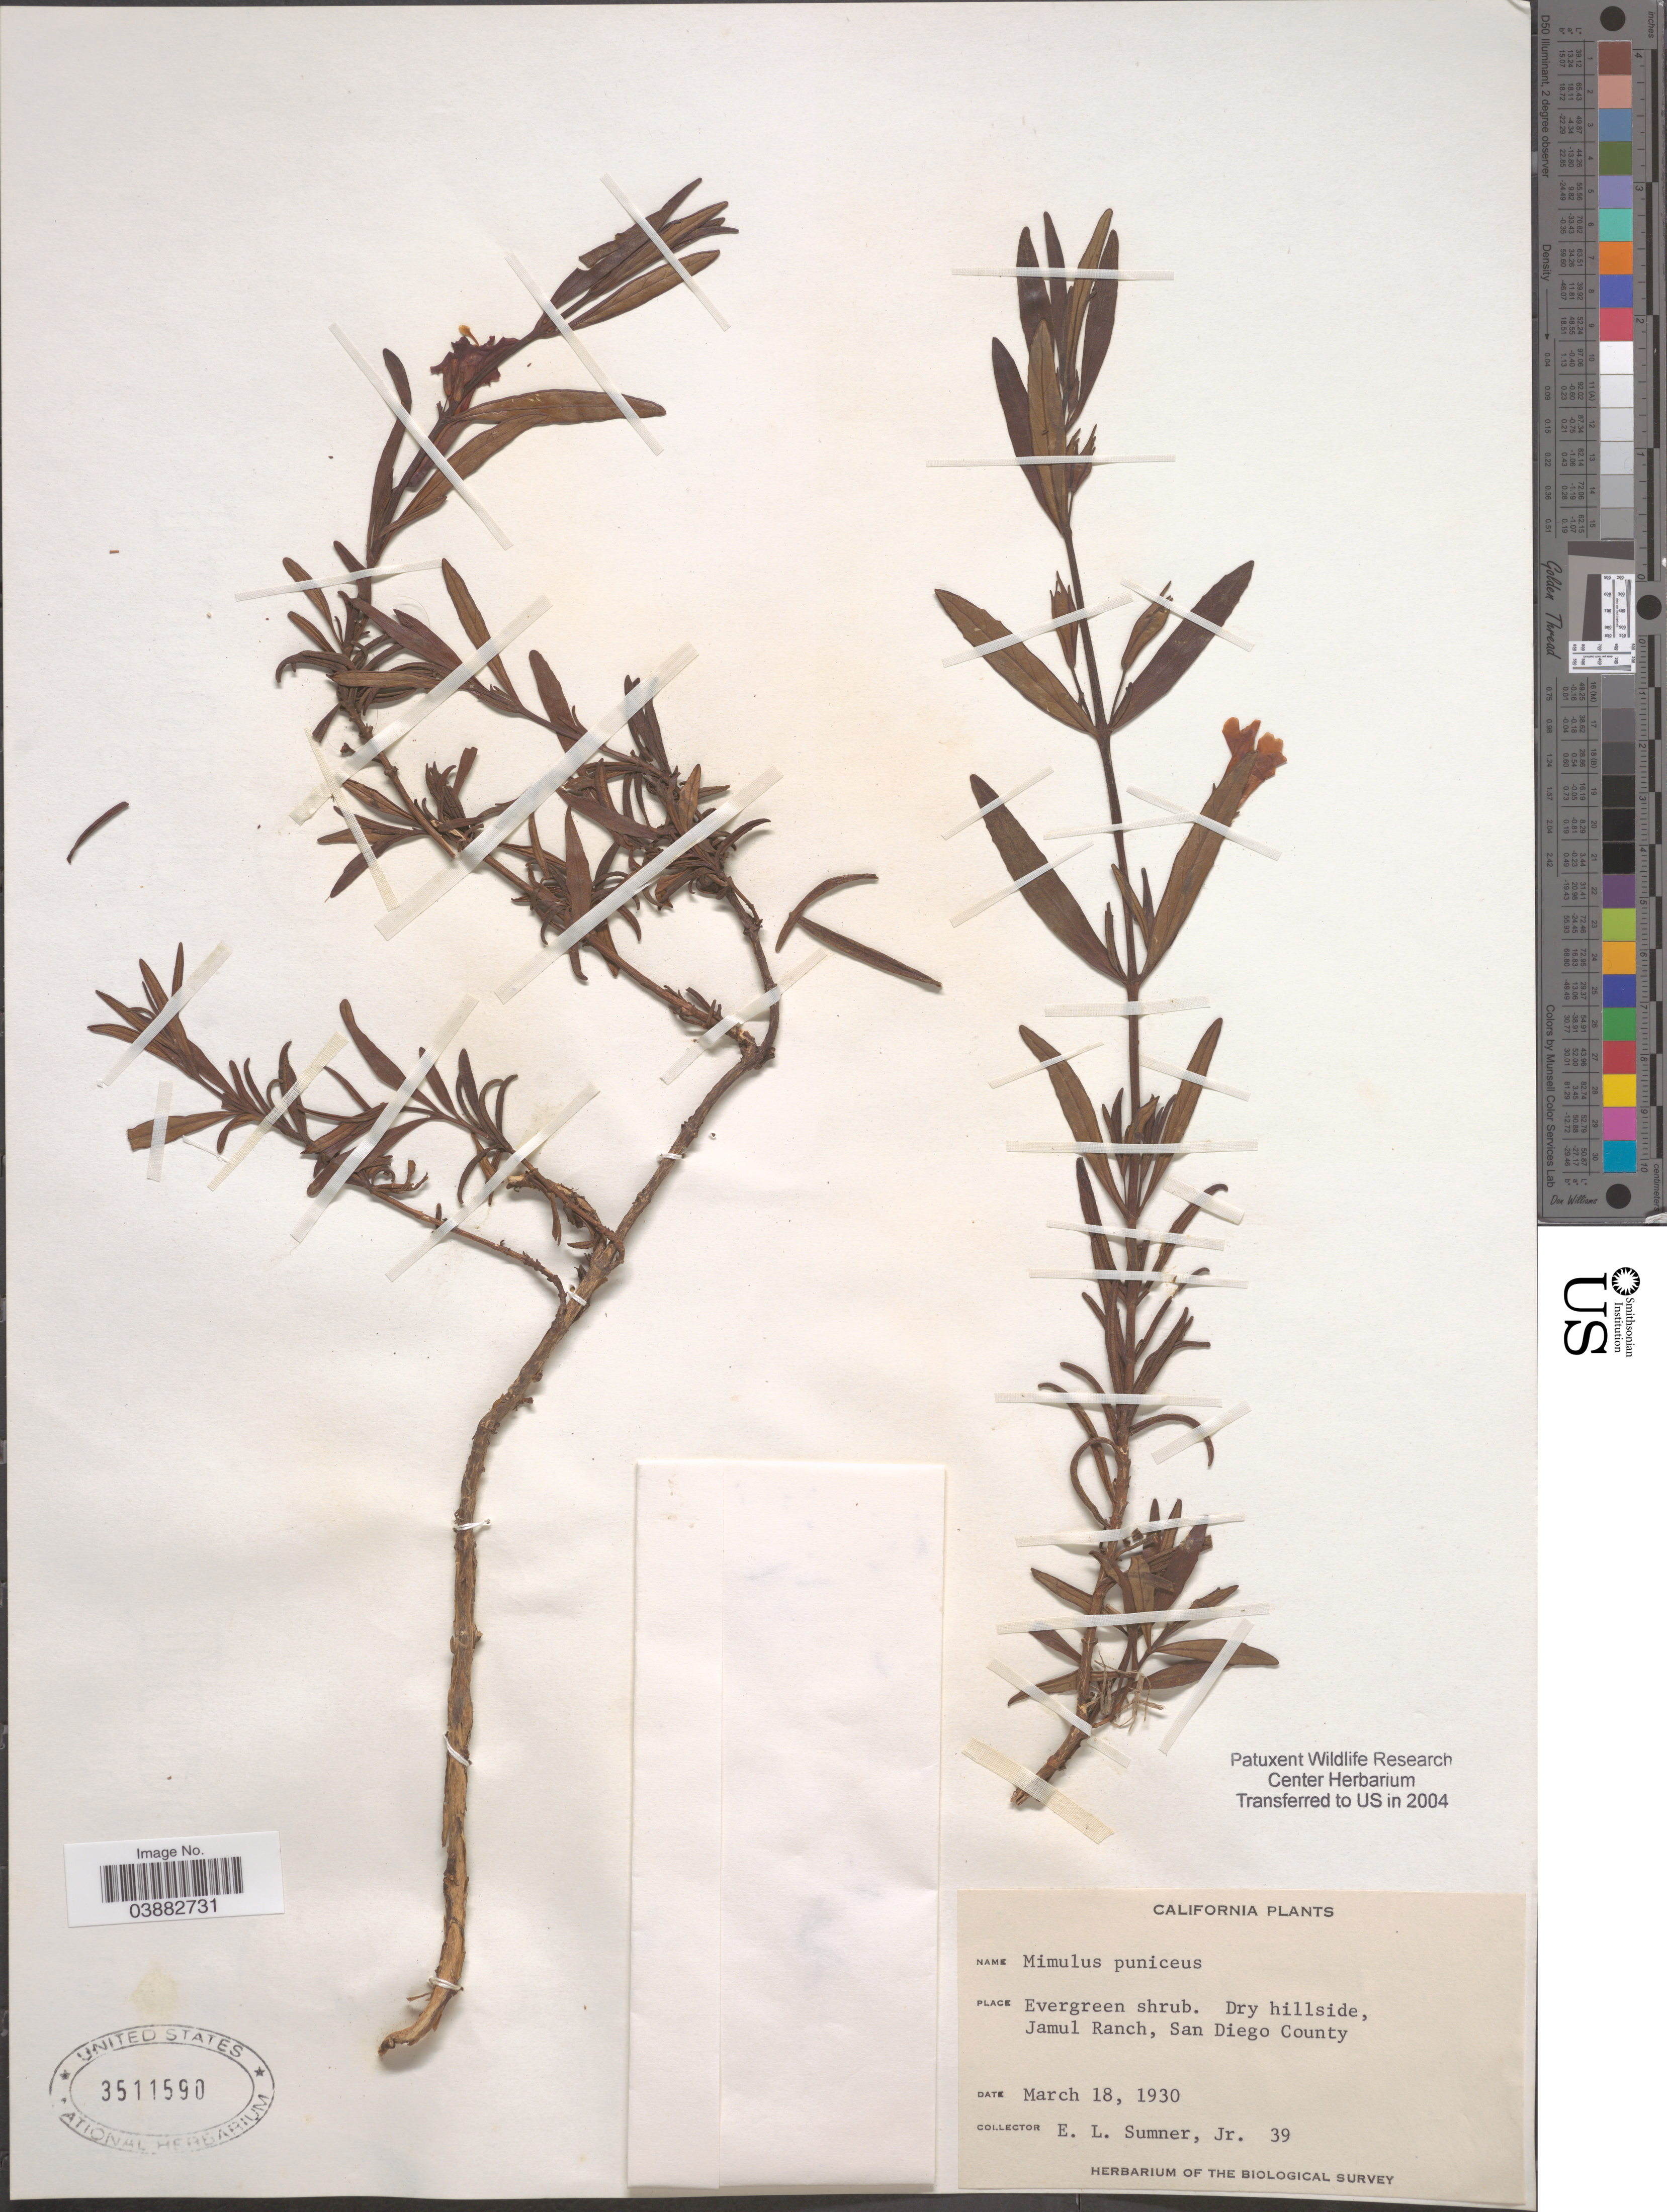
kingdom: Plantae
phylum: Tracheophyta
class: Magnoliopsida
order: Lamiales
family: Phrymaceae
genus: Mimulus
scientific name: Mimulus puniceus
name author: (Nutt.) Steud.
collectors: E. Sumner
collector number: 39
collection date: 1930-03-18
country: United States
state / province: California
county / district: San Diego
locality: Evergreen shrub. Dry hillside, Jamul Ranch, San Diego County.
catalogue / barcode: US 3511590